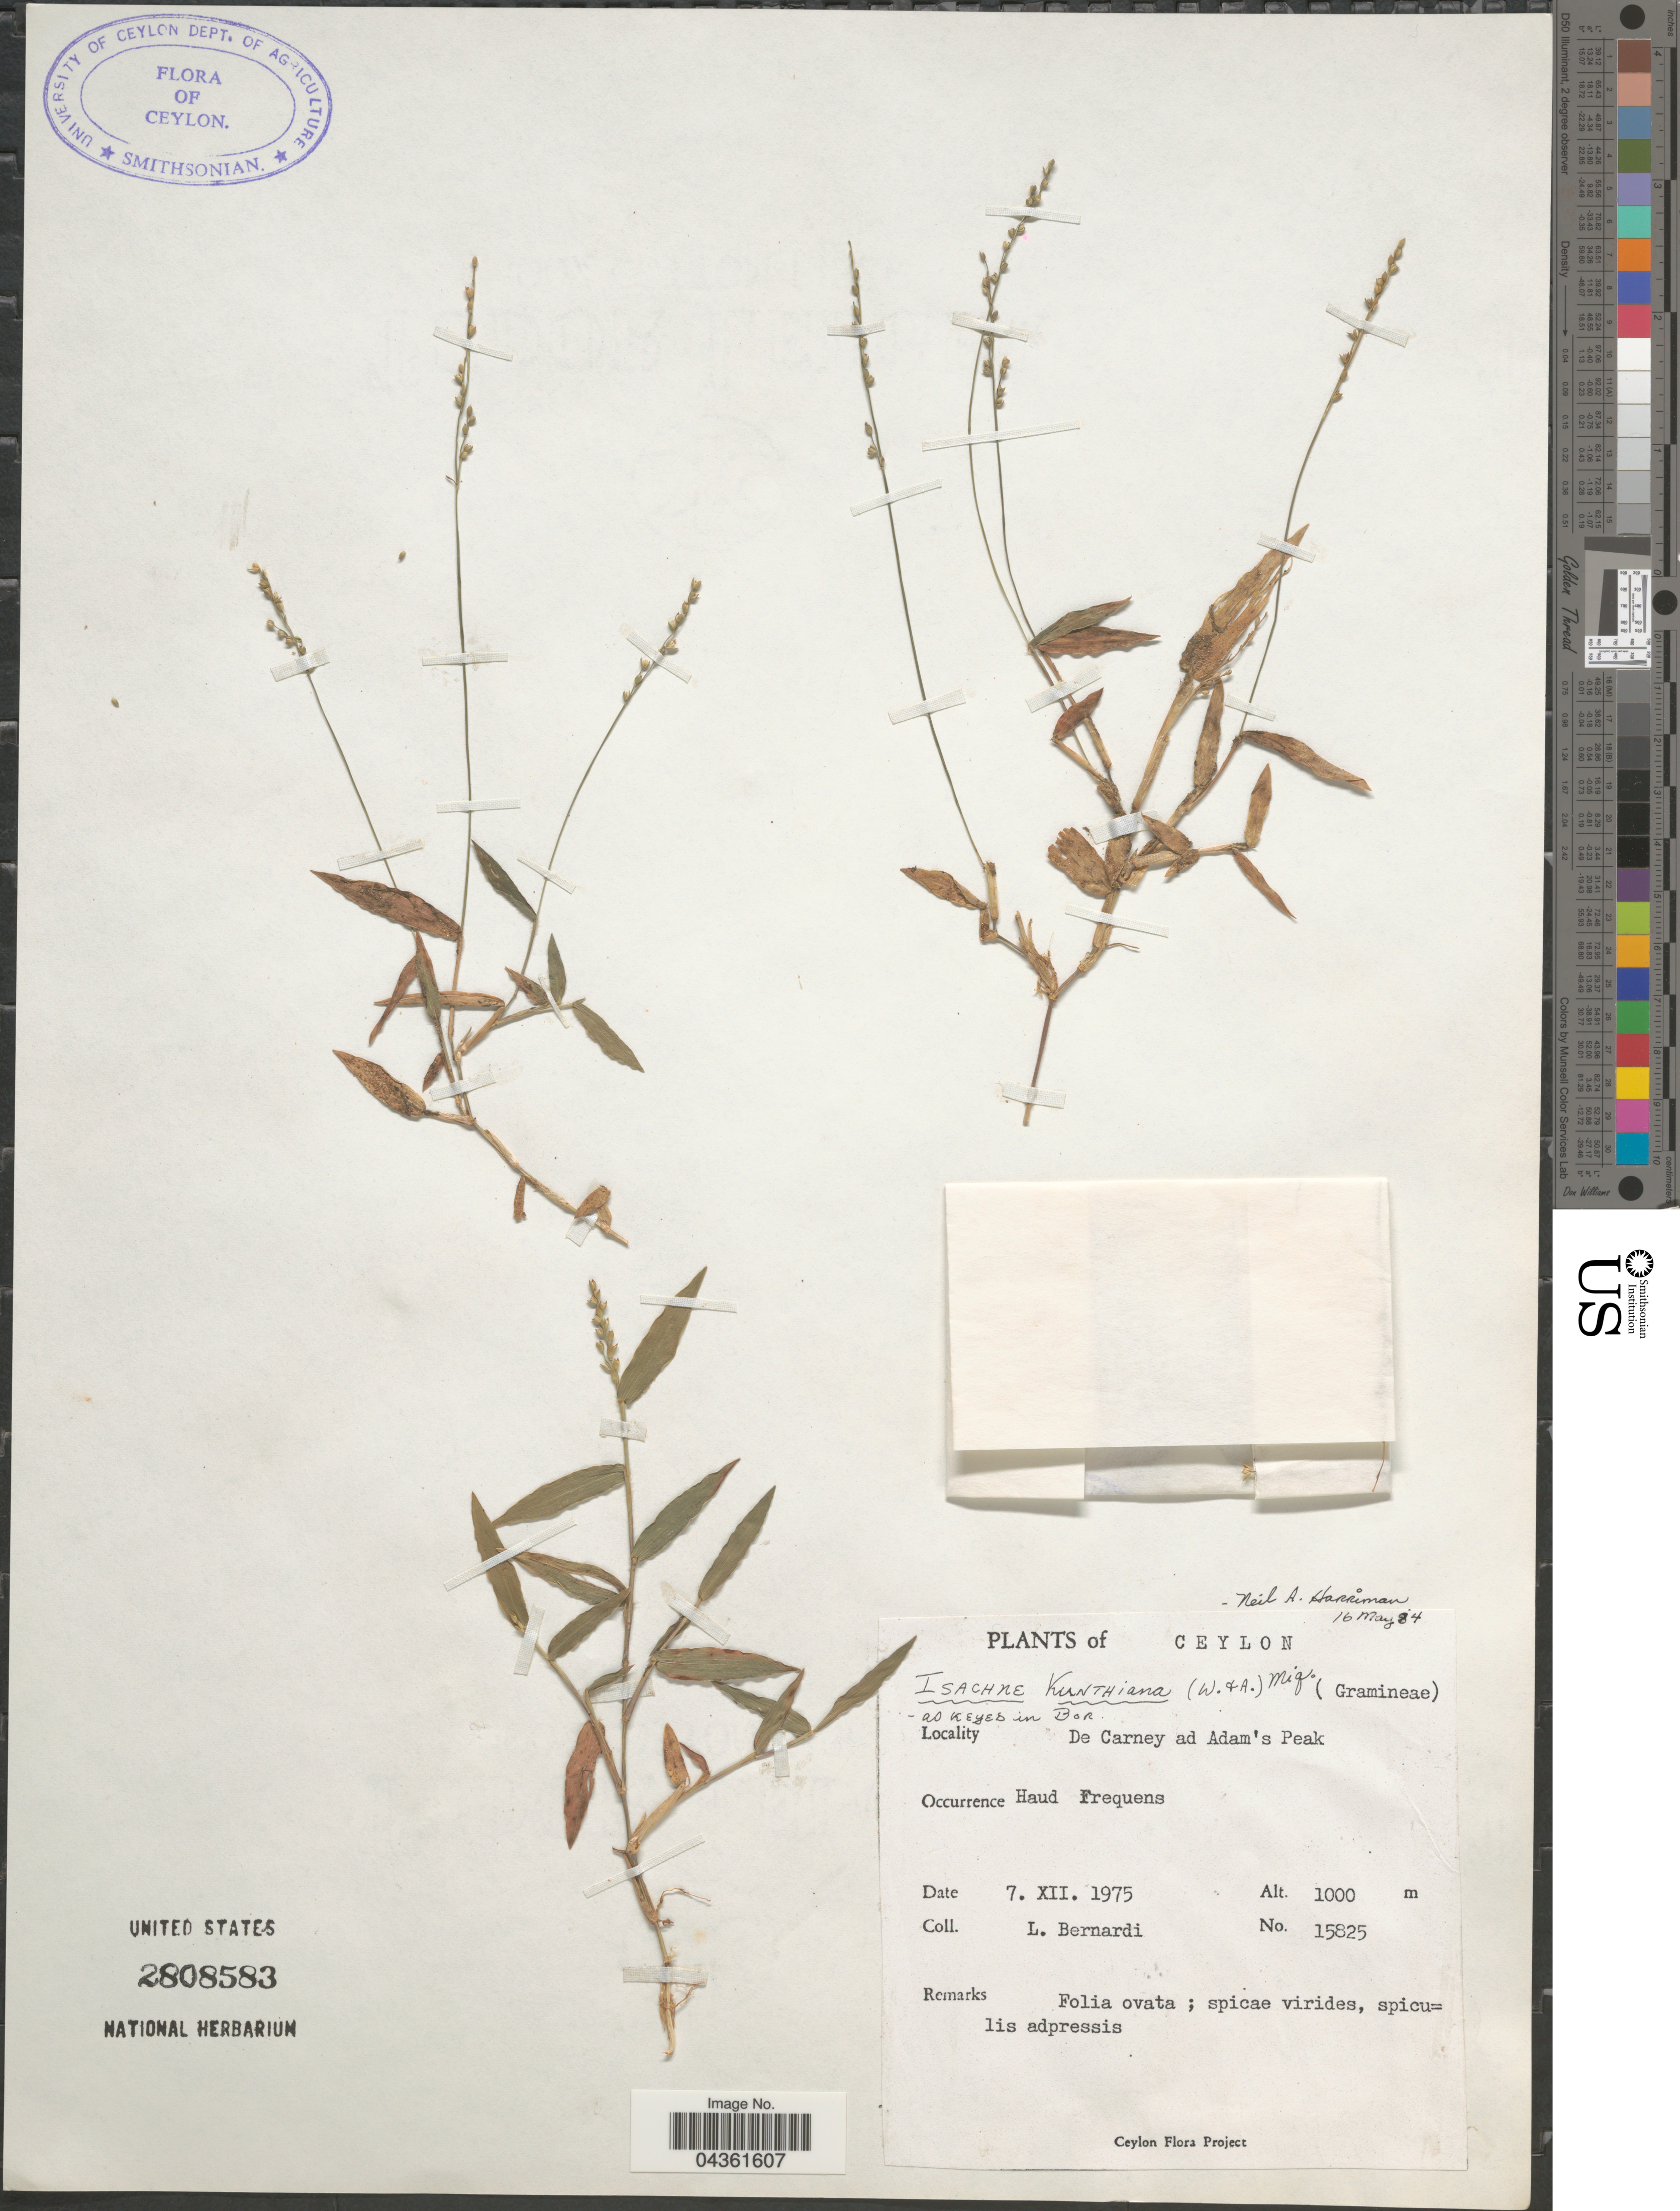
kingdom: Plantae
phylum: Tracheophyta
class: Liliopsida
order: Poales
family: Poaceae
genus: Isachne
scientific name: Isachne kunthiana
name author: (Wight & Arn. ex Steud.) Miq.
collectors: L. Bernardi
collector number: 15825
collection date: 1975-12-07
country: Sri Lanka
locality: Ceylon. De Carney ad Adam's Peak.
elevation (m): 1000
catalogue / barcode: US 2808583